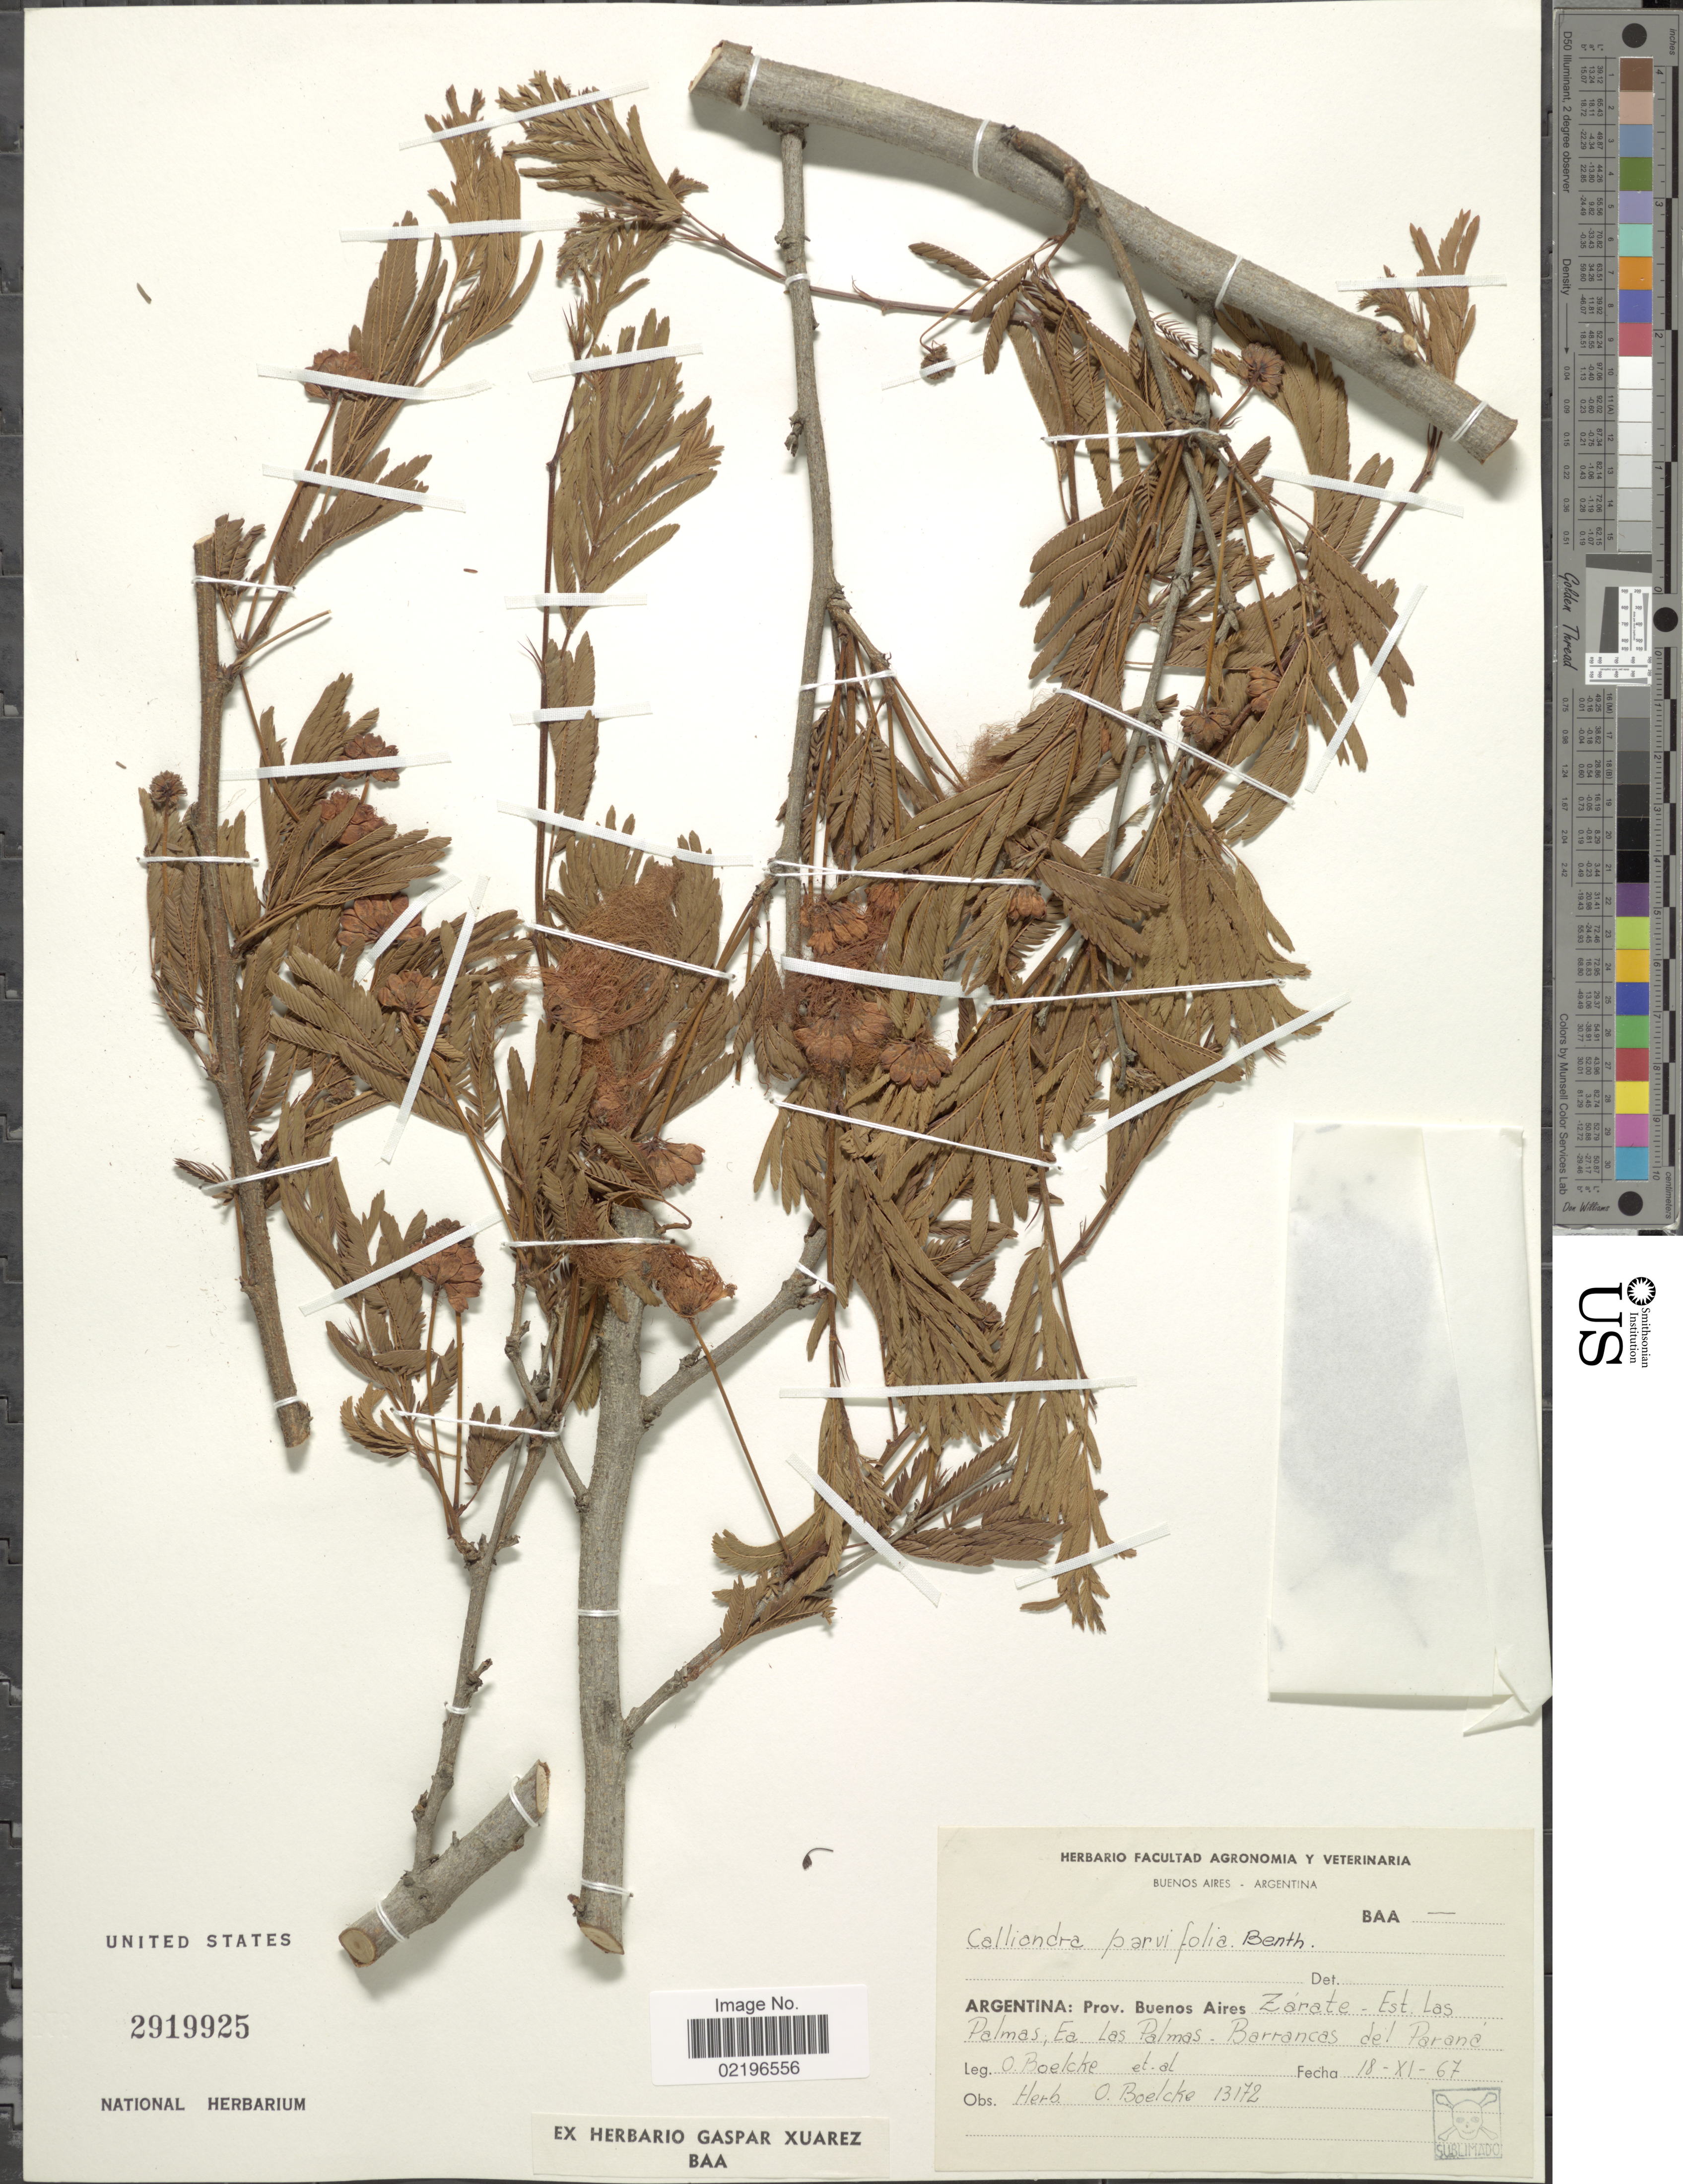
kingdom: Plantae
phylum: Tracheophyta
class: Magnoliopsida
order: Fabales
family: Fabaceae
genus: Calliandra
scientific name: Calliandra parvifolia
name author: (Hook. & Arn.) Speg.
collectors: O. Boelcke & et al.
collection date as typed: Transcribed d/m/y: 18/11/67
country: Argentina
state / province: Buenos Aires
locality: Prov. Buenos Aires. Zarate - Est. Las Palmas; Ea Las Palmas. Barrancas del Parana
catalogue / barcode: US 2919925